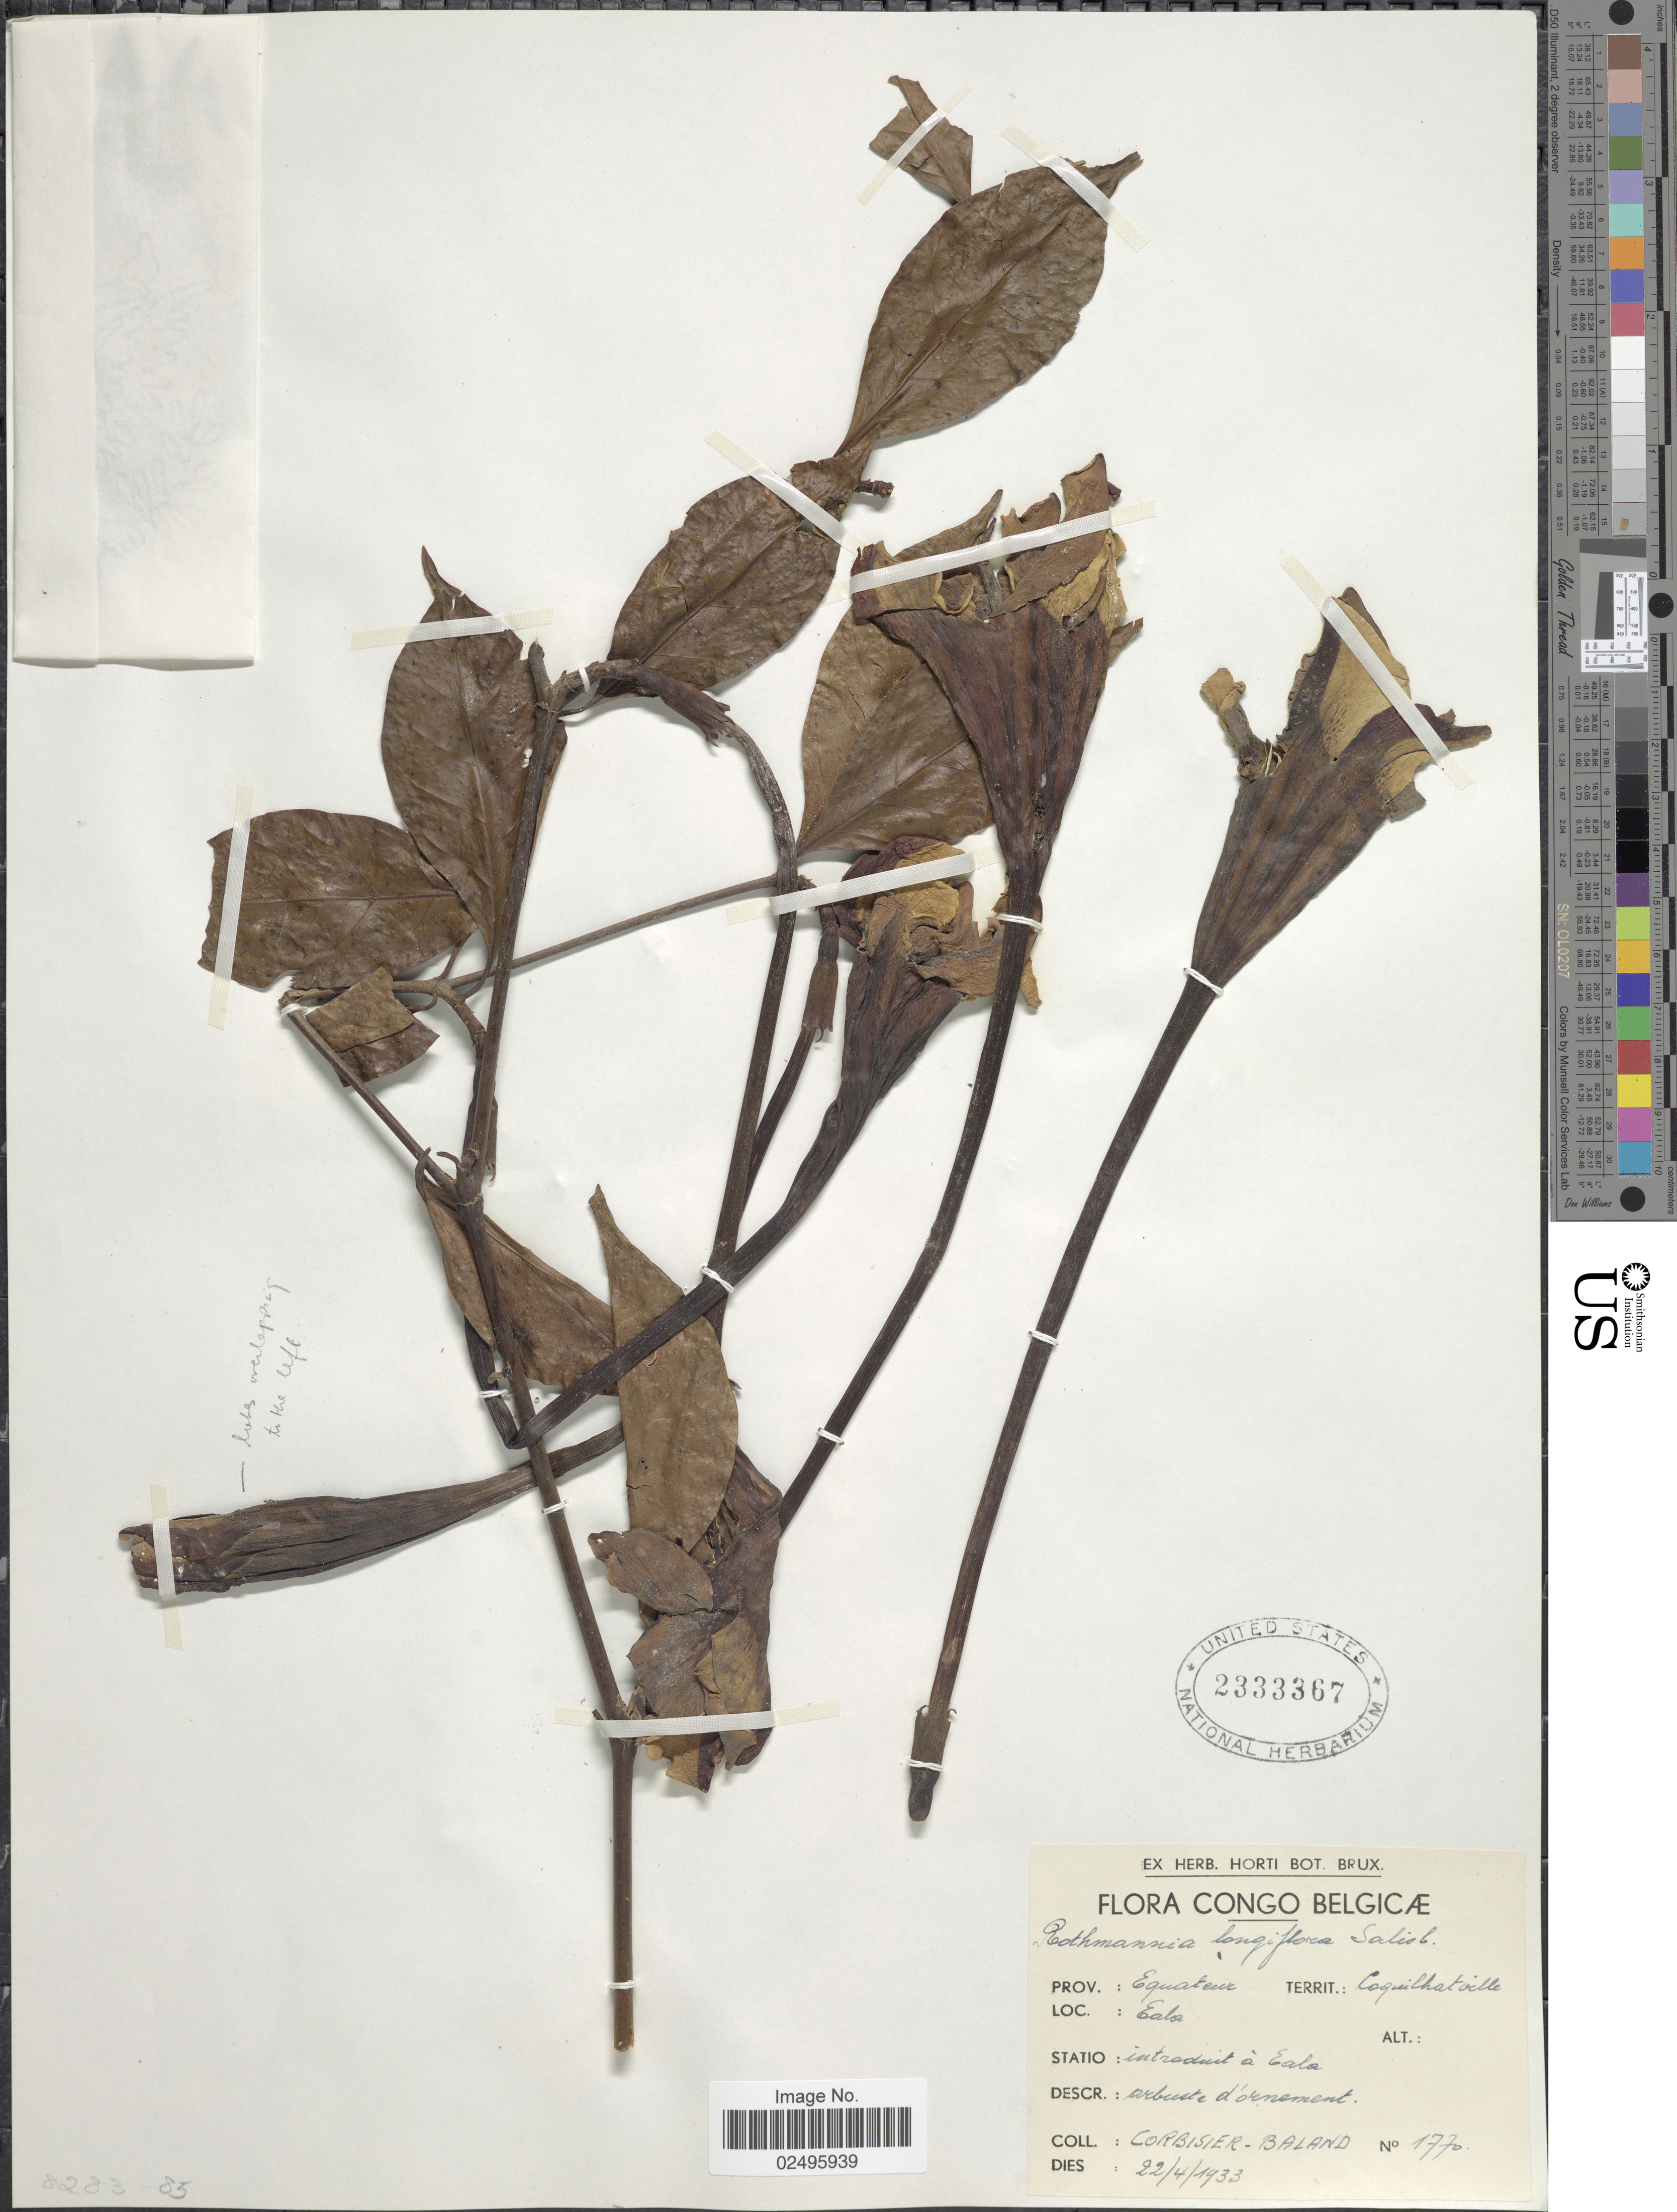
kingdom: Plantae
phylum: Tracheophyta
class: Magnoliopsida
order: Gentianales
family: Rubiaceae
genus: Rothmannia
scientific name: Rothmannia longiflora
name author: Salisb.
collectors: A. Corbisier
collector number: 1770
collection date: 1933-04-22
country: Congo, Democratic Republic of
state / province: Equateur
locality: Territ: Coquilhatville. Eala. Introducit a Eala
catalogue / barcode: US 2333367